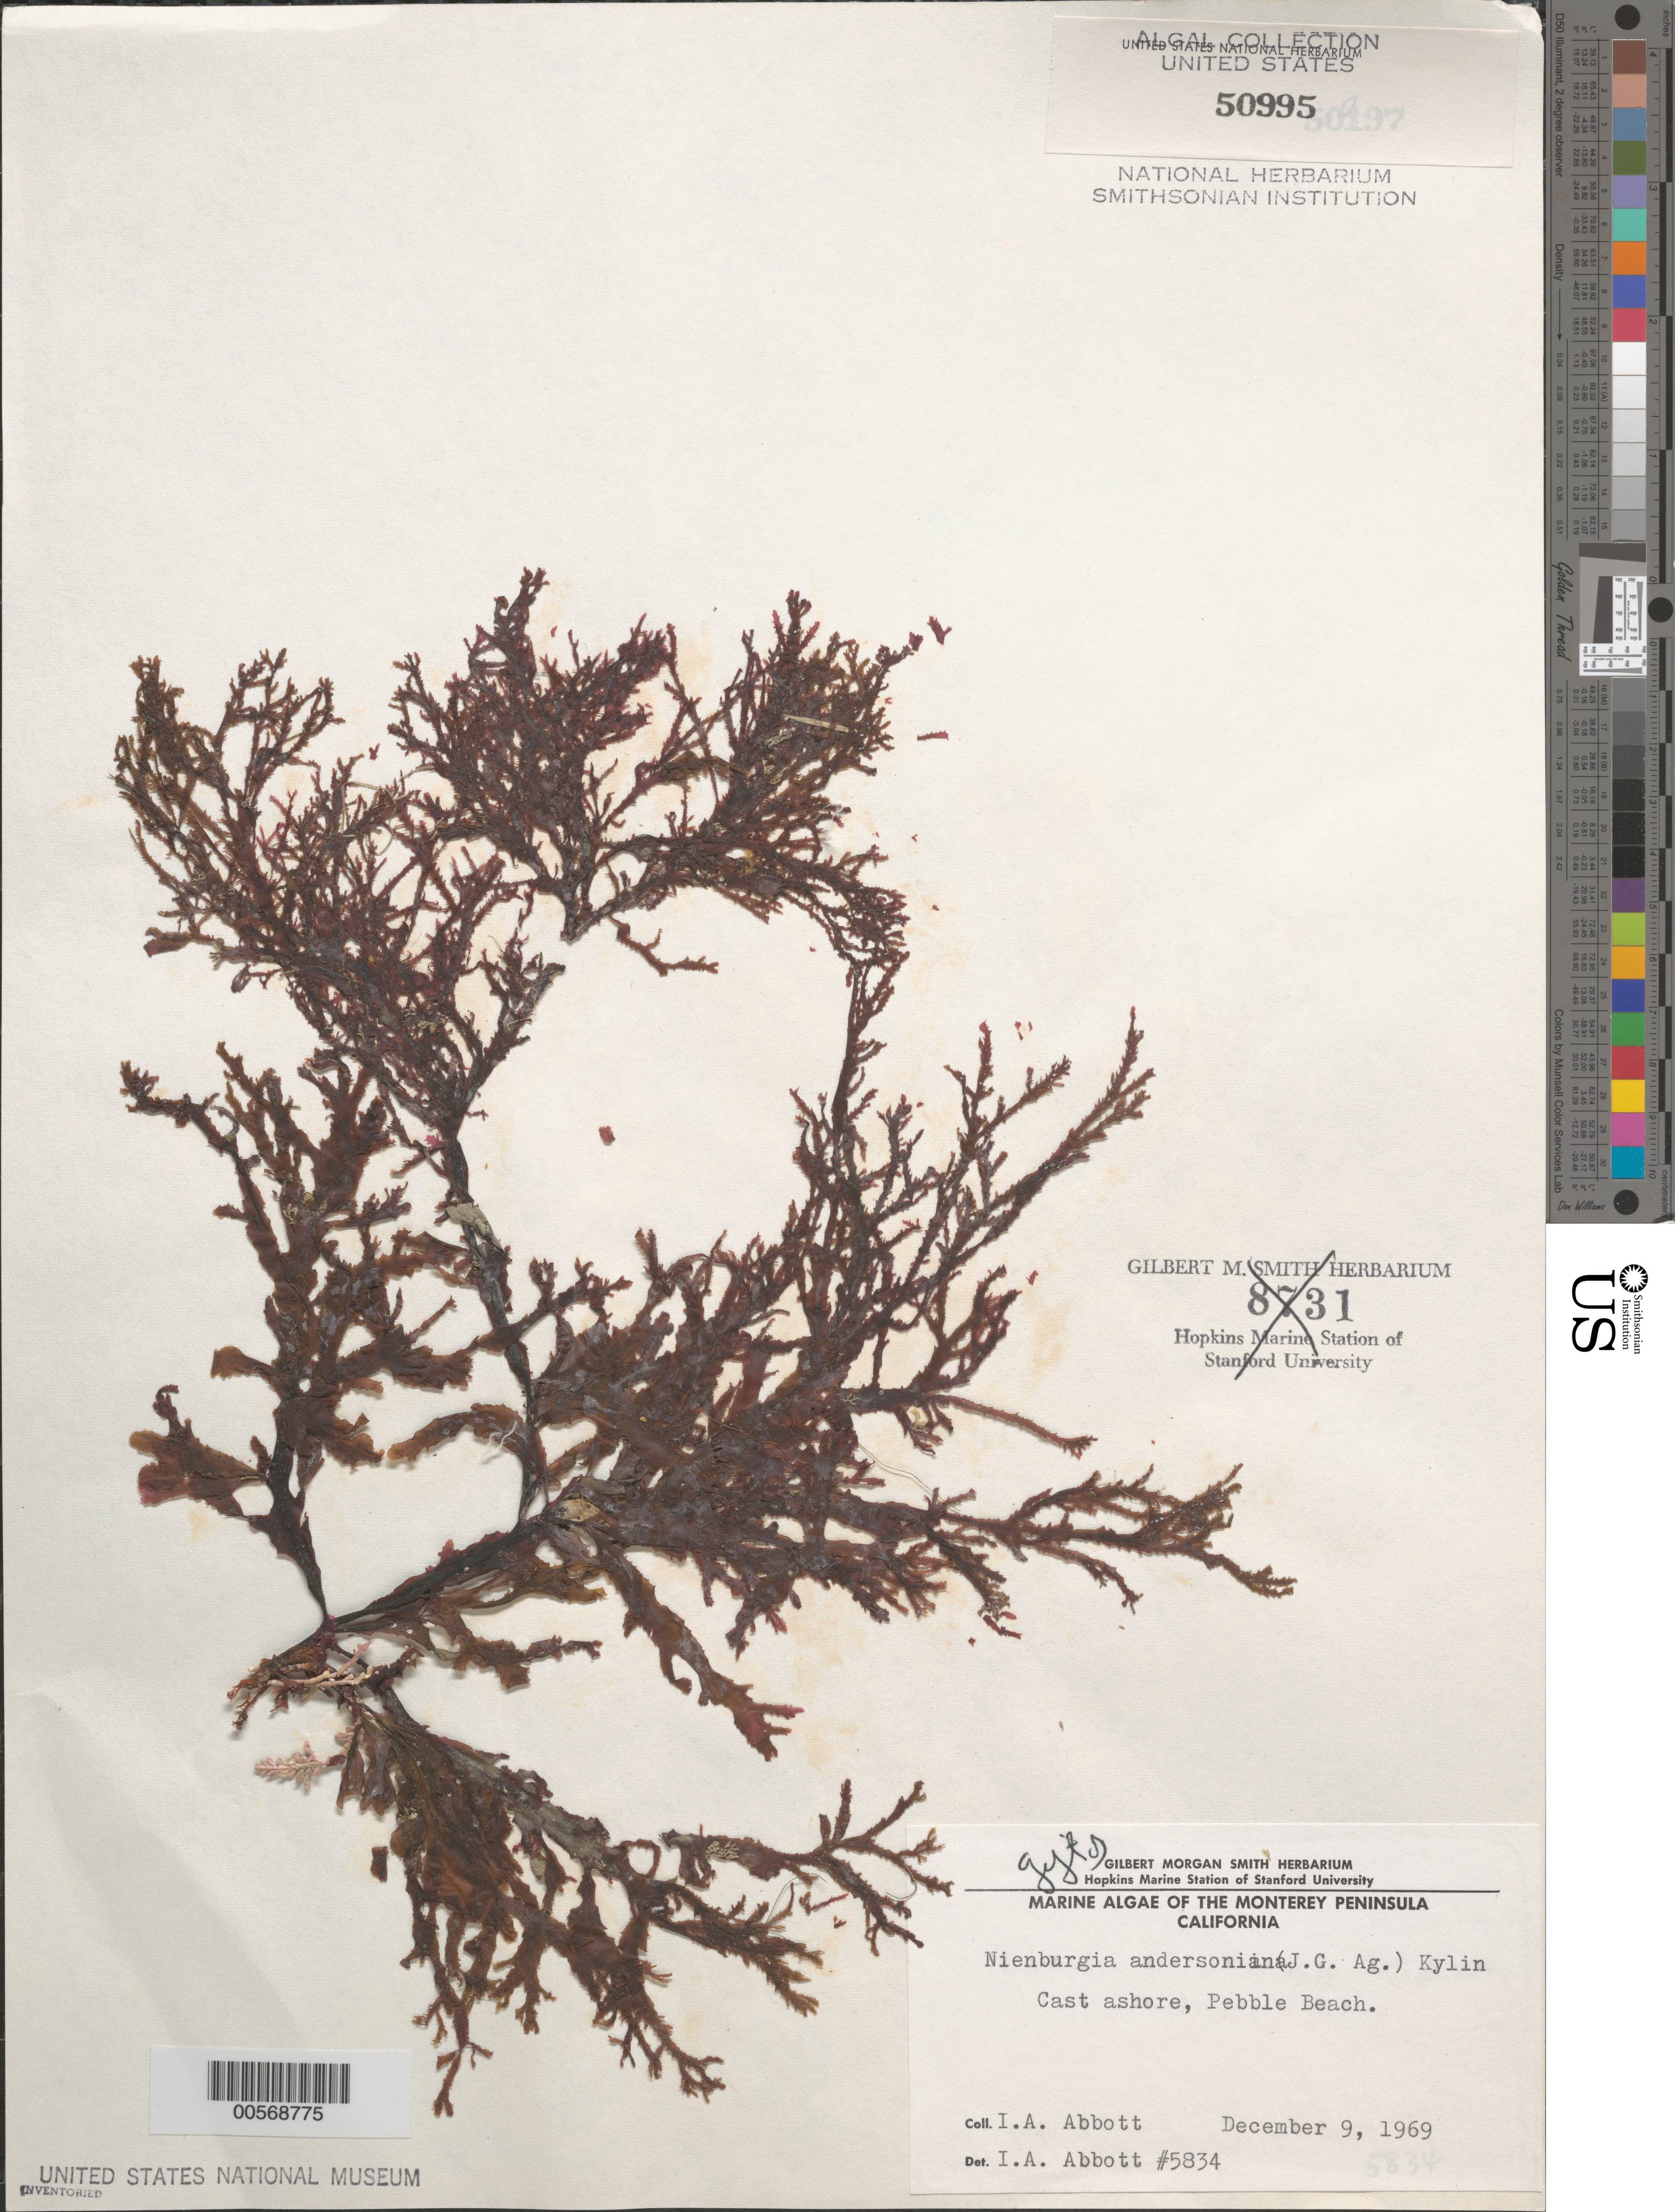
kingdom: Plantae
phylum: Rhodophyta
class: Florideophyceae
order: Ceramiales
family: Delesseriaceae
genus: Nienburgia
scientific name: Nienburgia andersoniana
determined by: Abbott, Isabella A.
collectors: I. A. Abbott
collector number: IAA 5834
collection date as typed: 09 Dec 1969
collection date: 1969-12-09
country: United States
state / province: California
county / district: Monterey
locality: Pebble Beach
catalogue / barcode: US 50995